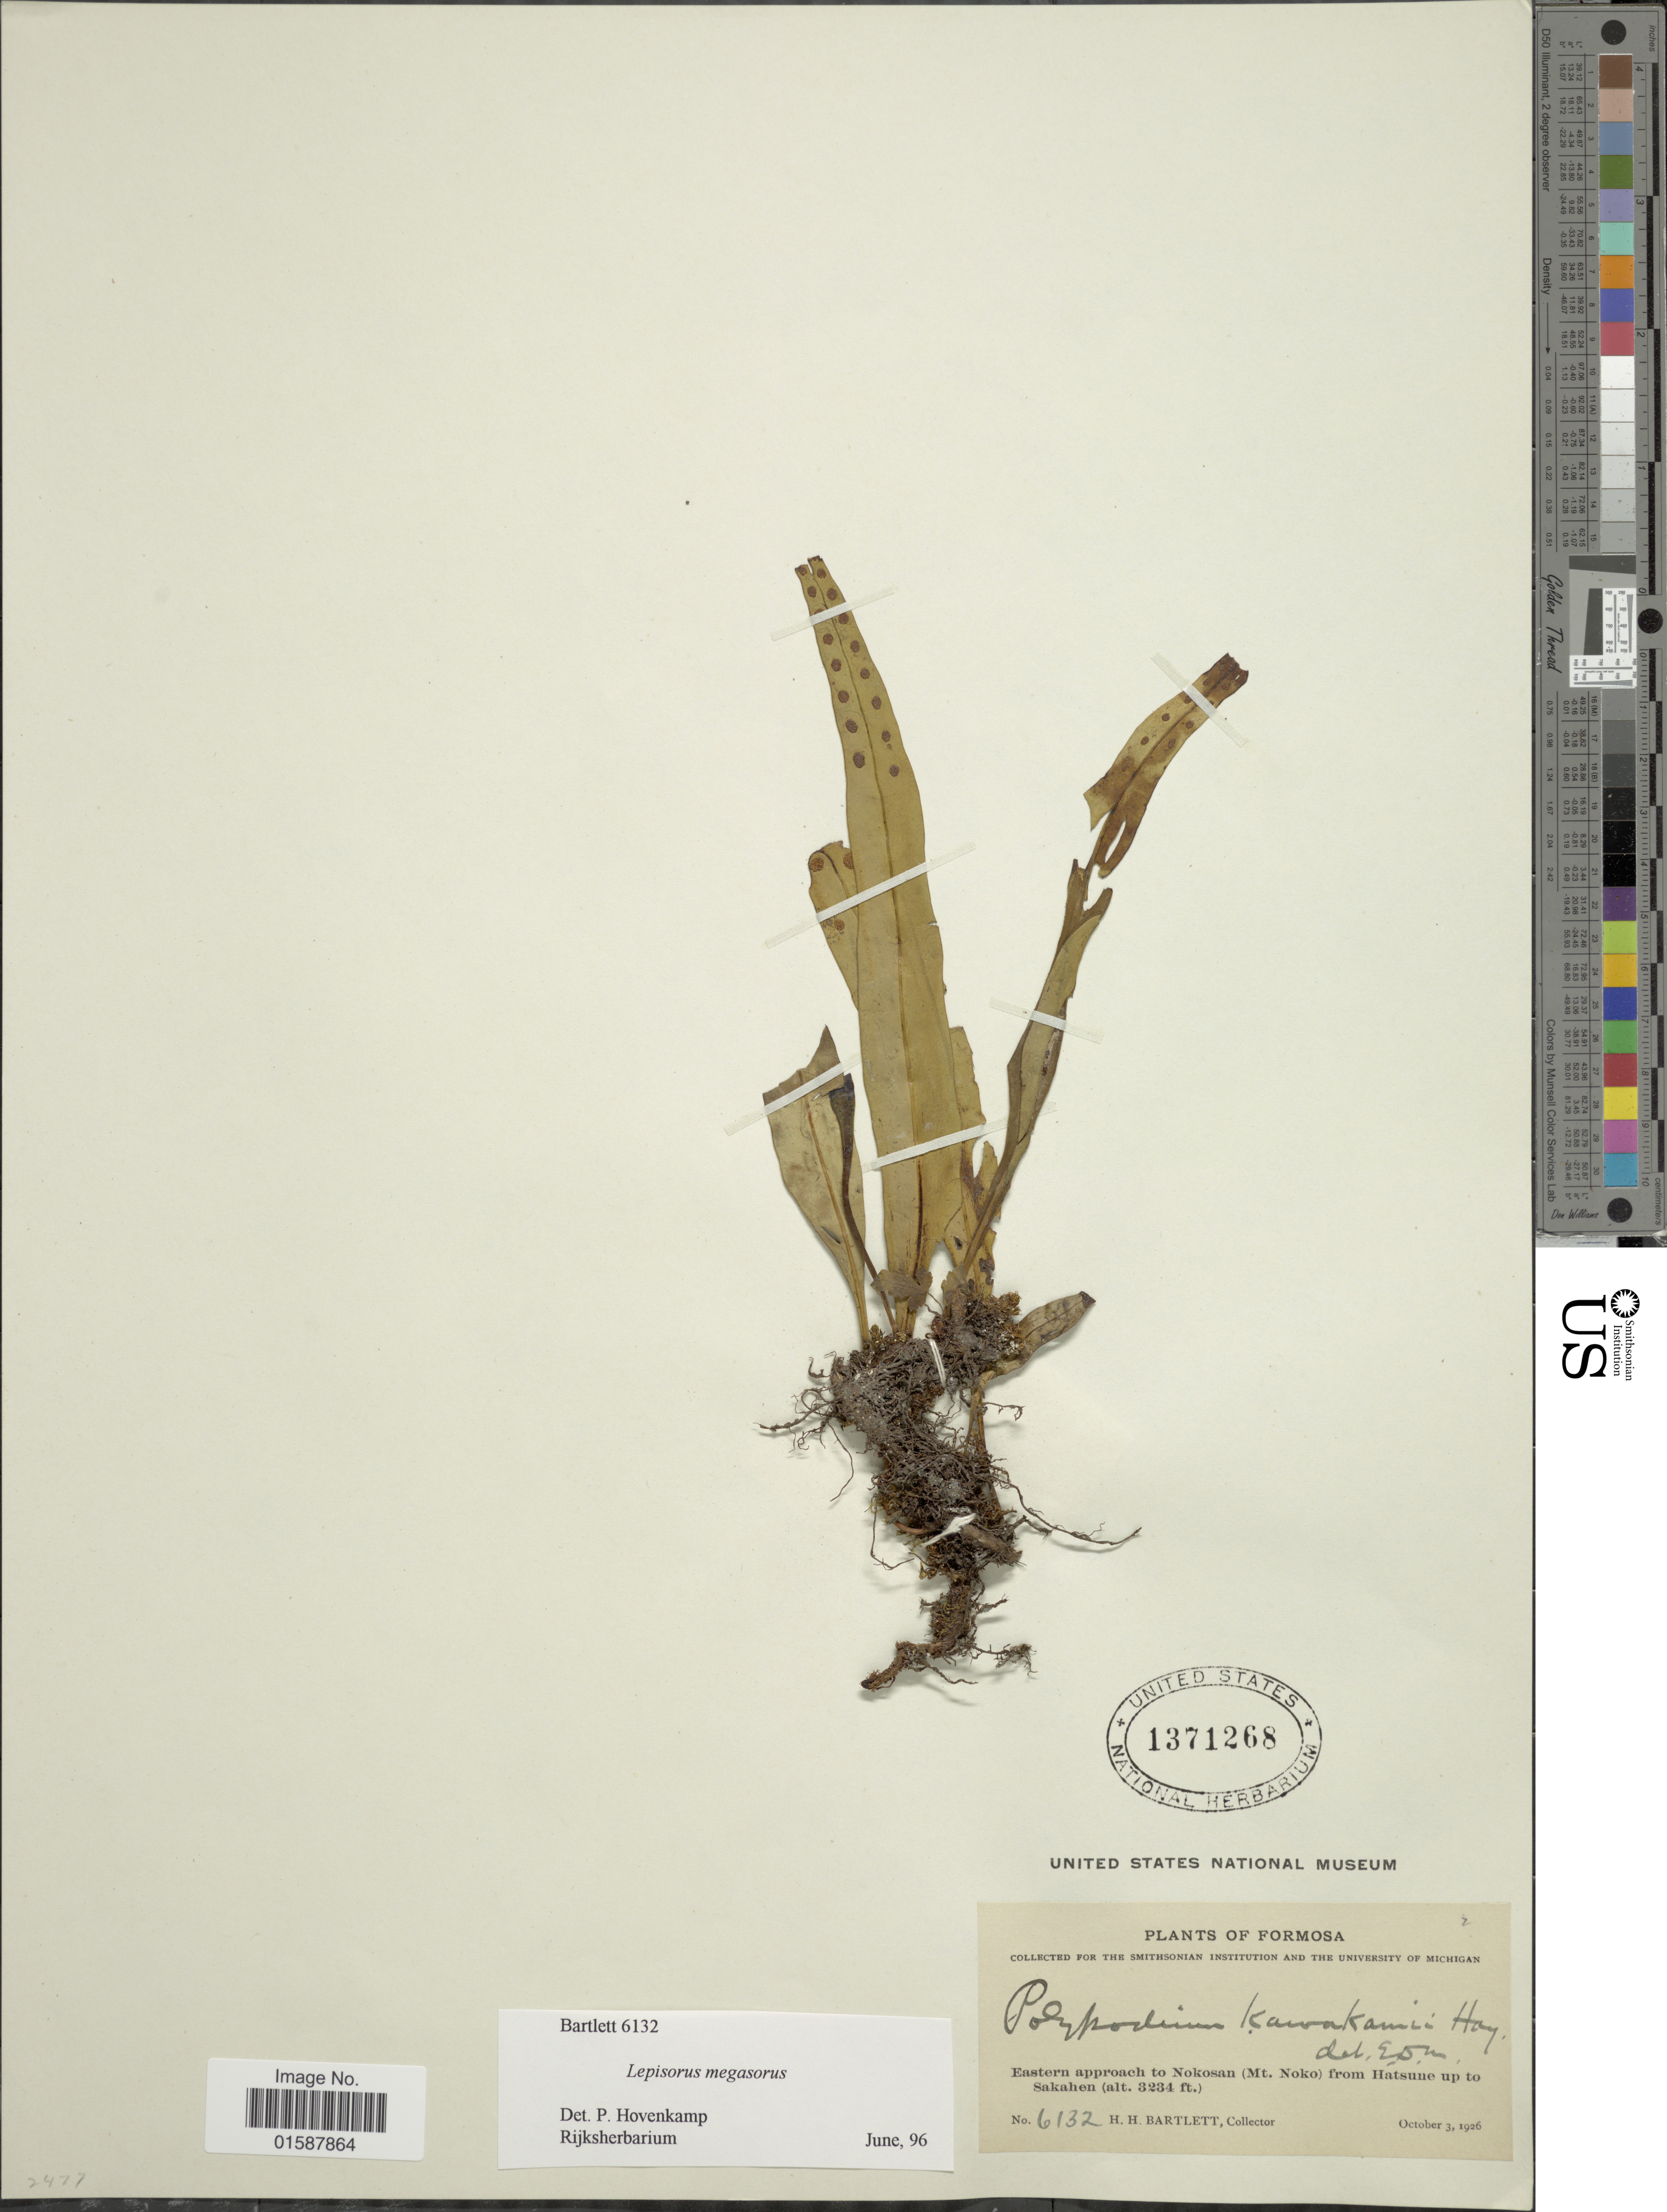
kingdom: Plantae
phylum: Tracheophyta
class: Polypodiopsida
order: Polypodiales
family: Polypodiaceae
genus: Lepisorus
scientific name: Lepisorus megasorus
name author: (C. Chr.) Ching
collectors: H. H. Bartlett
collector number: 6132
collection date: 1926-10-03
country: Taiwan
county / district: Hualien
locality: Formosa. Eastern approach to Nokosan (Mt. Noko) from Hatsune up to Sakahen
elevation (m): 986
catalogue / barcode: US 1371268